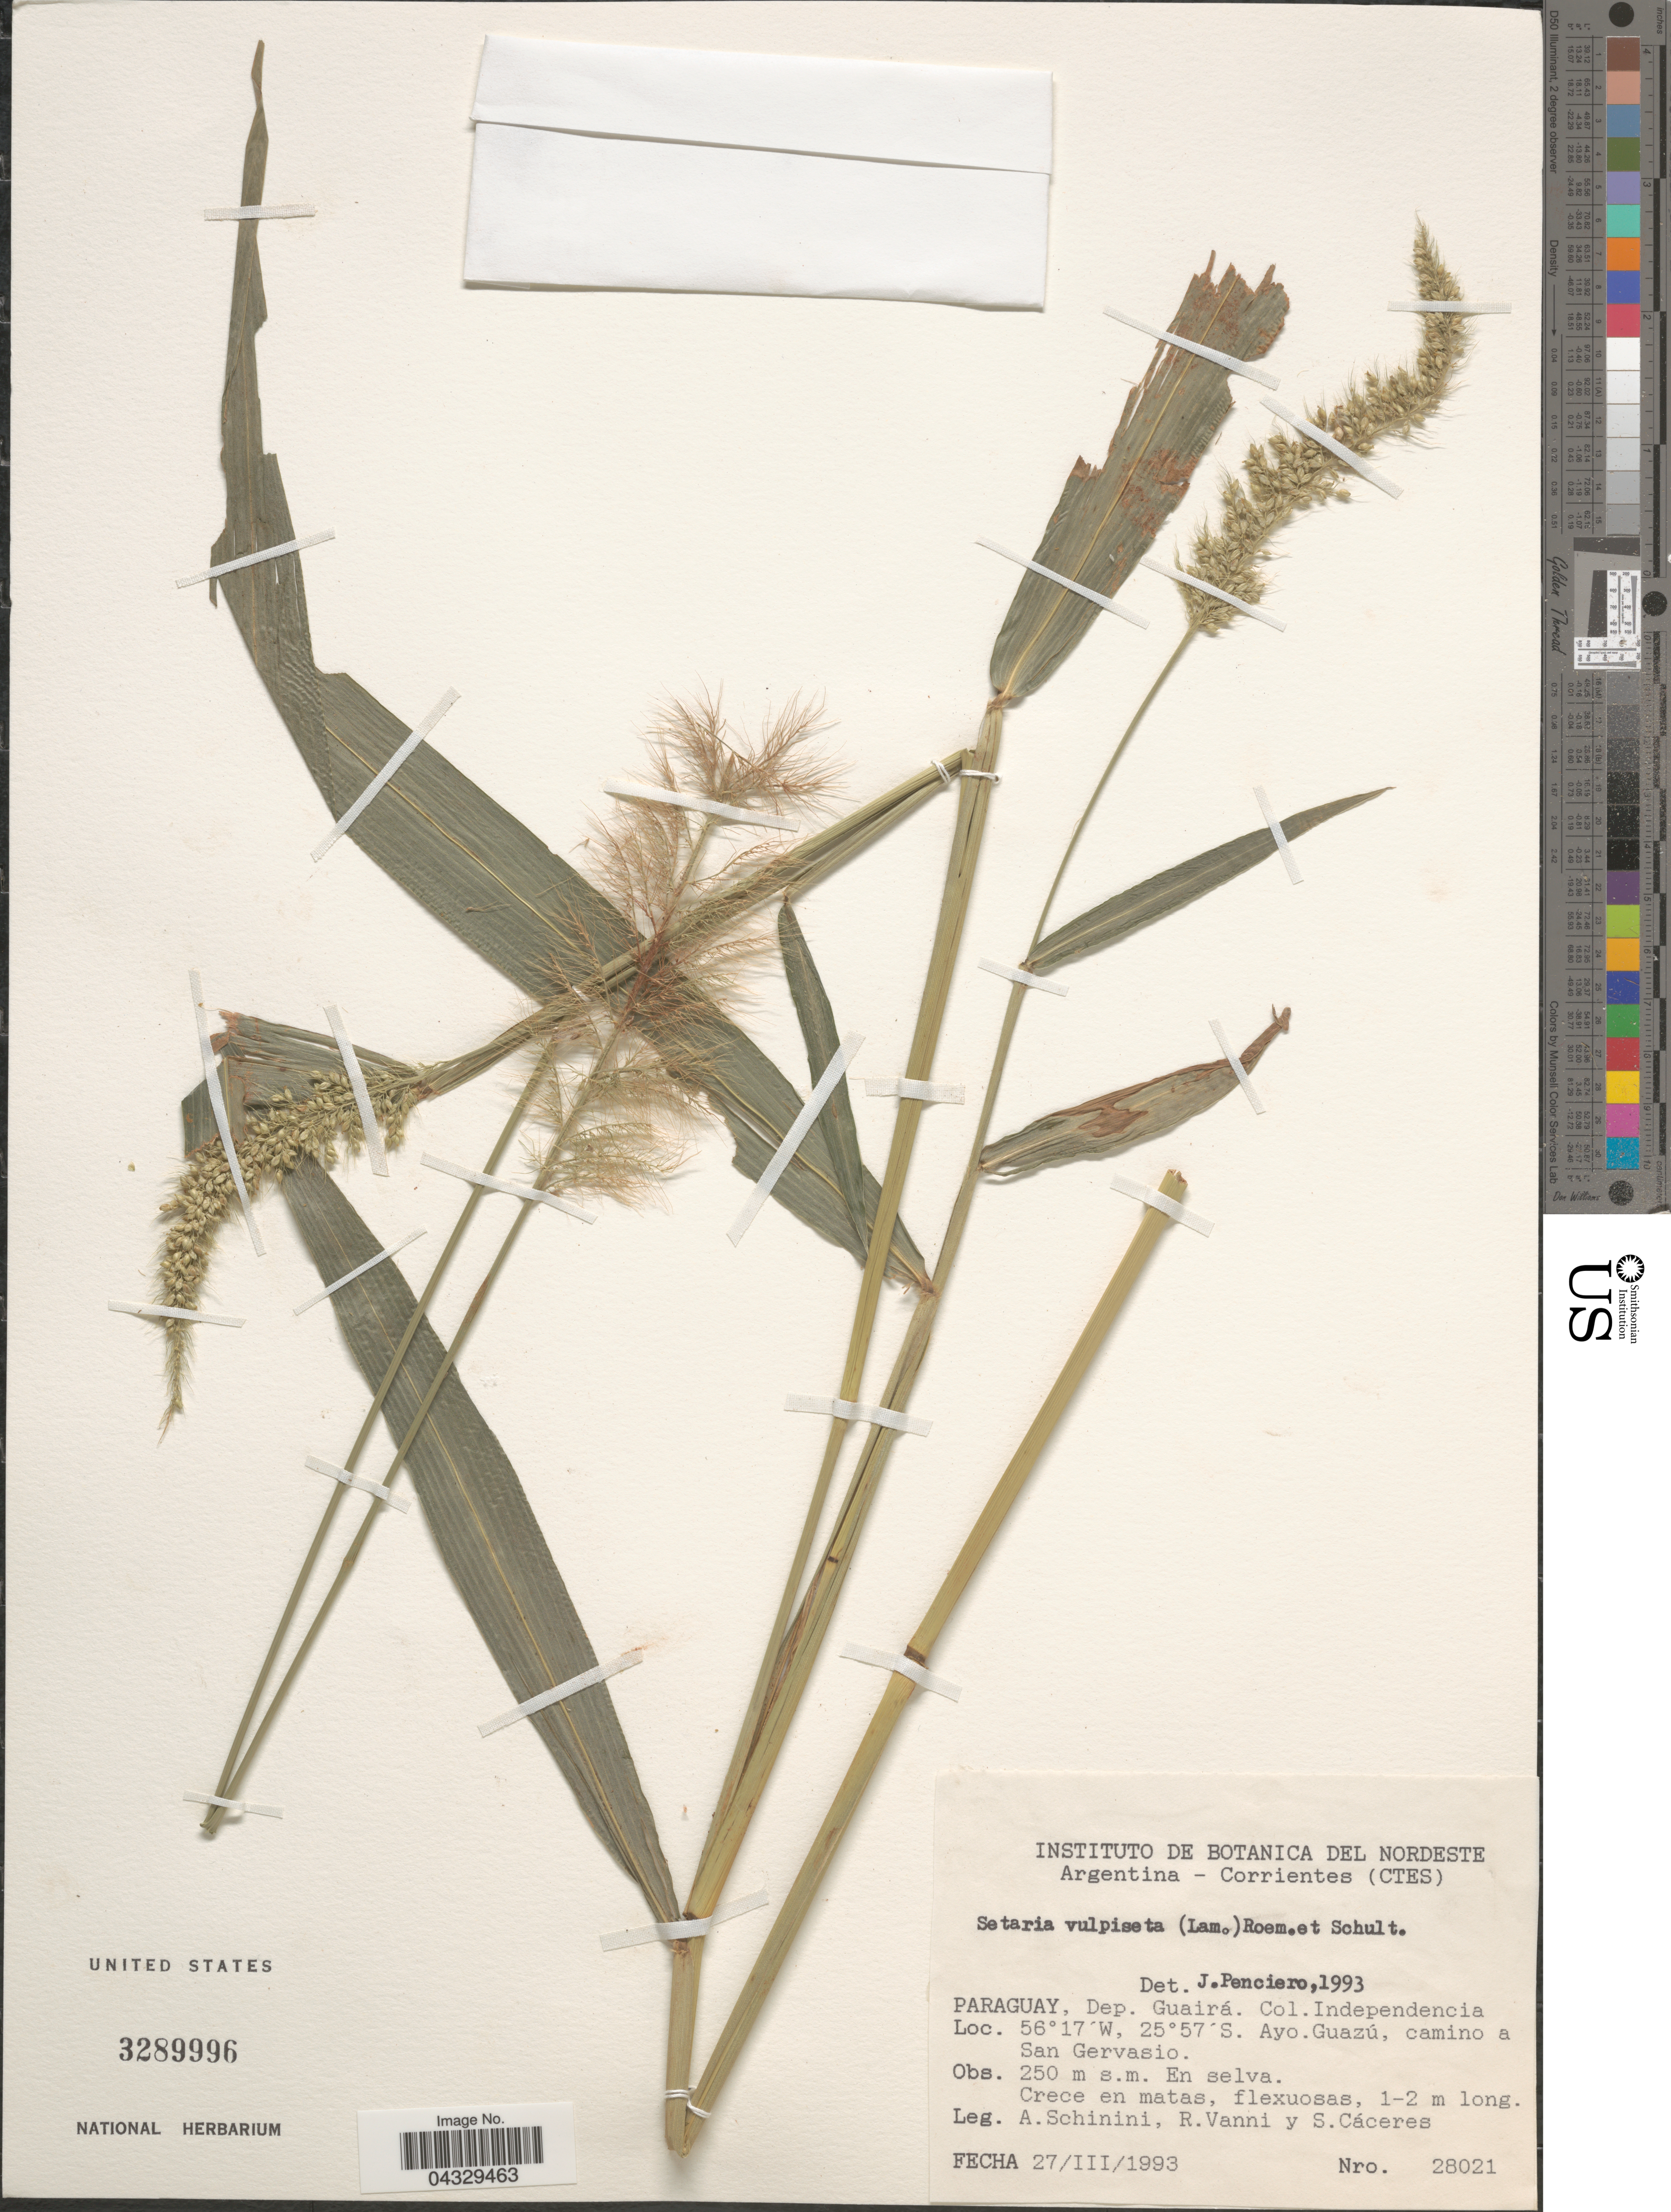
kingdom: Plantae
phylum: Tracheophyta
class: Liliopsida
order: Poales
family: Poaceae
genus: Setaria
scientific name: Setaria vulpiseta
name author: (Lam.) Roem. & Schult.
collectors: A. Schinini, R. Vanni & S. Cáceres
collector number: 28021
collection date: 1993-03-27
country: Paraguay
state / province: Guaira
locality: Dep. Guairá. Col. Independencia. Ayo. Guazú, camino a San Gervasio.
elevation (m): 250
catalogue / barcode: US 3289996